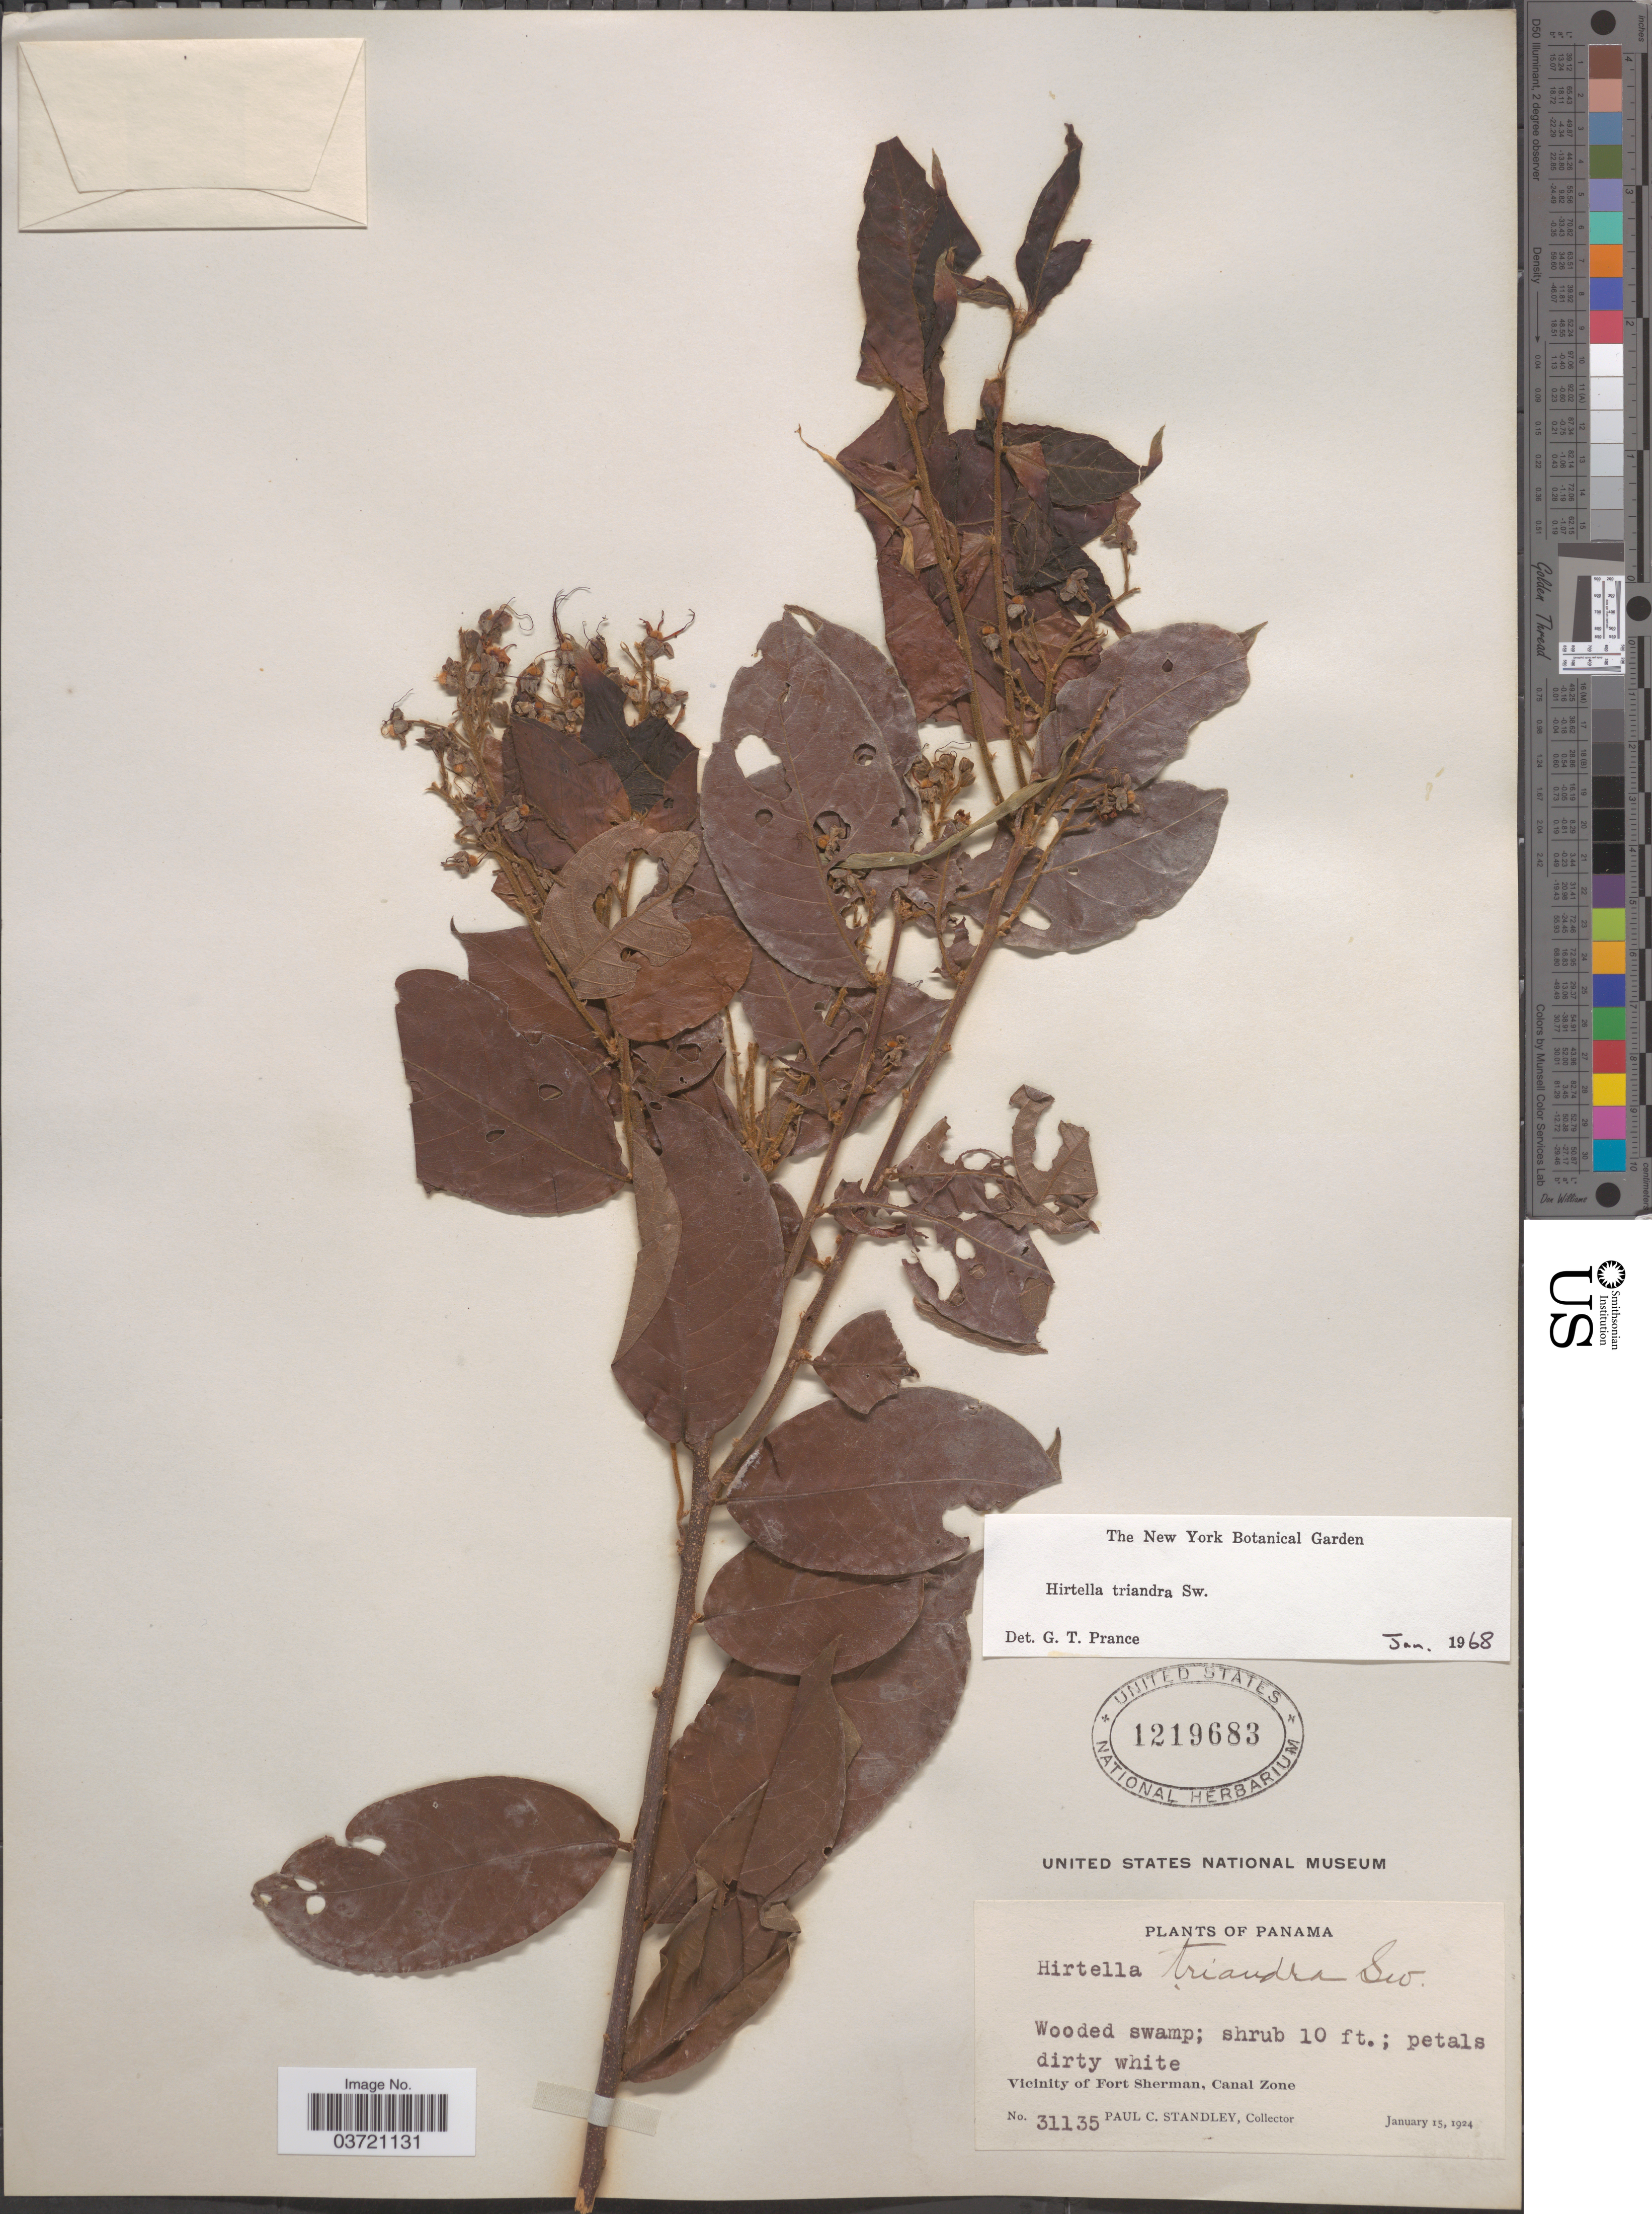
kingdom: Plantae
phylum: Tracheophyta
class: Magnoliopsida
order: Malpighiales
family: Chrysobalanaceae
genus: Hirtella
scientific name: Hirtella triandra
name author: Sw.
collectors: P. C. Standley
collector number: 31135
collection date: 1924-01-15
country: Panama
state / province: Colón / Panamá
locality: Vicinity of Fort Sherman, Canal Zone.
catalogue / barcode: US 1219683